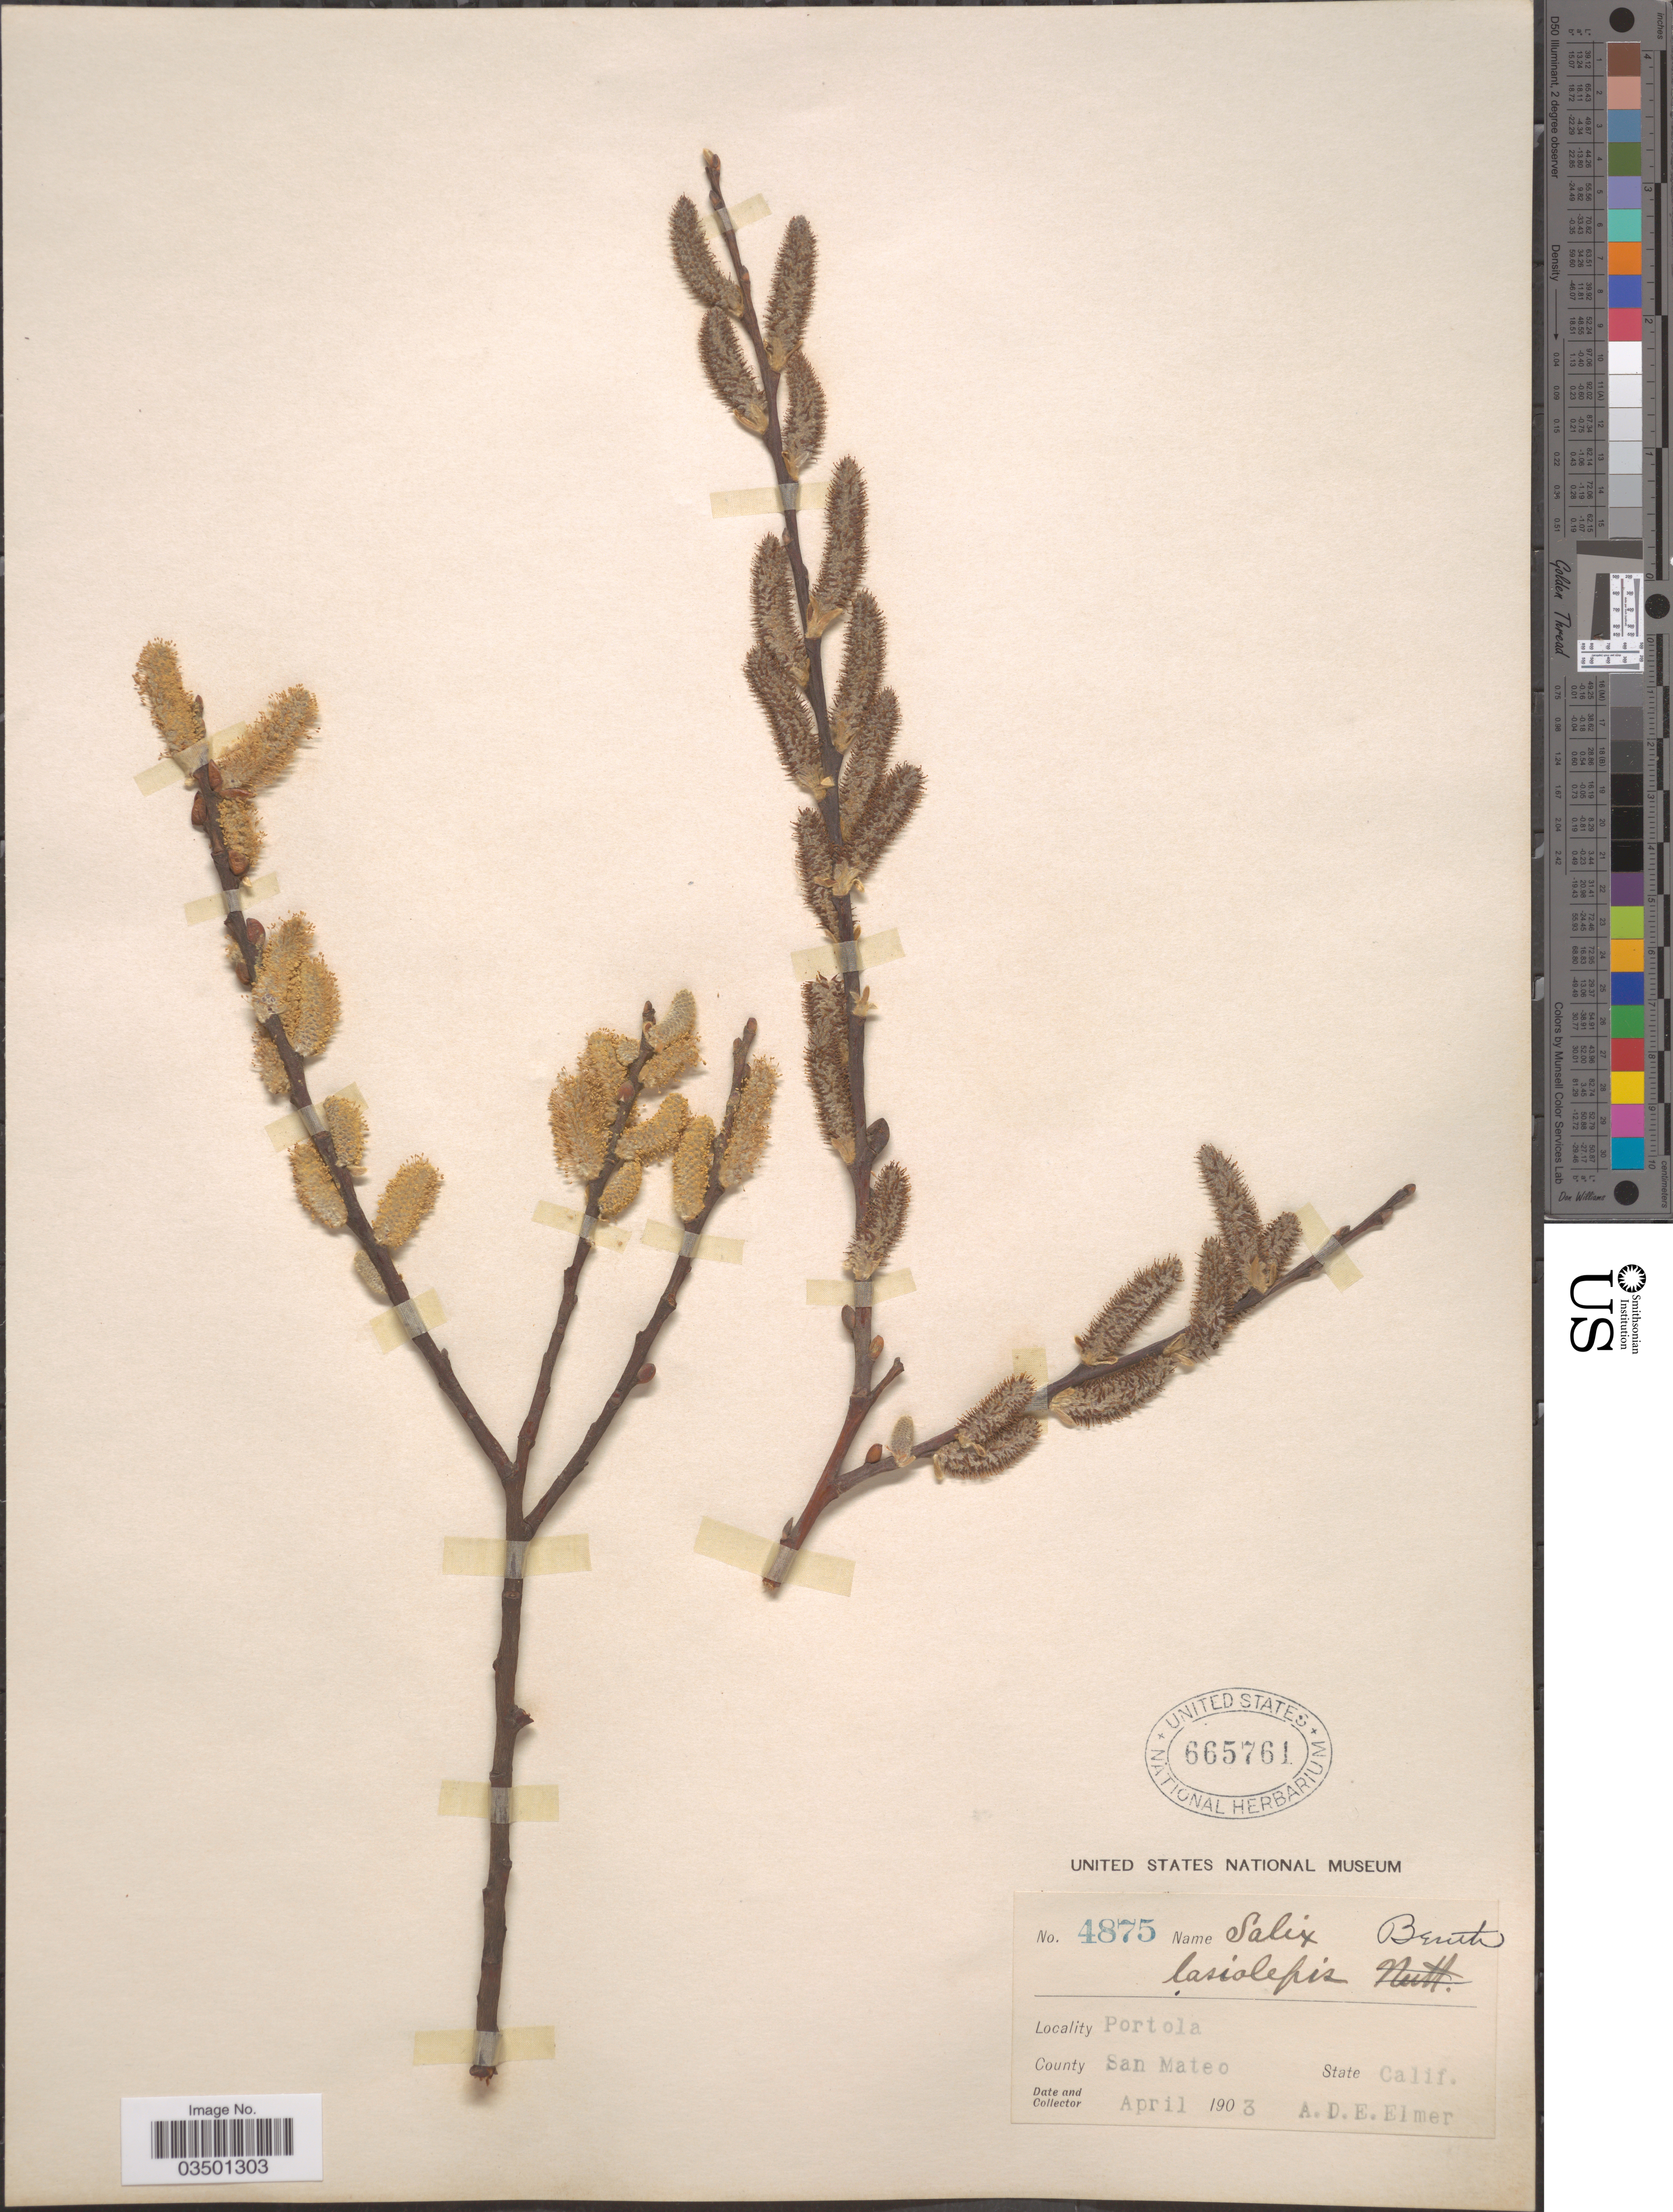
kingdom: Plantae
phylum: Tracheophyta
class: Magnoliopsida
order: Malpighiales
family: Salicaceae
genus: Salix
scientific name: Salix lasiolepis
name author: Benth.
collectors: A. D. E. Elmer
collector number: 4875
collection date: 1903-04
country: United States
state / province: California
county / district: San Mateo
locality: Portola. County San Mateo.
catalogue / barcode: US 665761